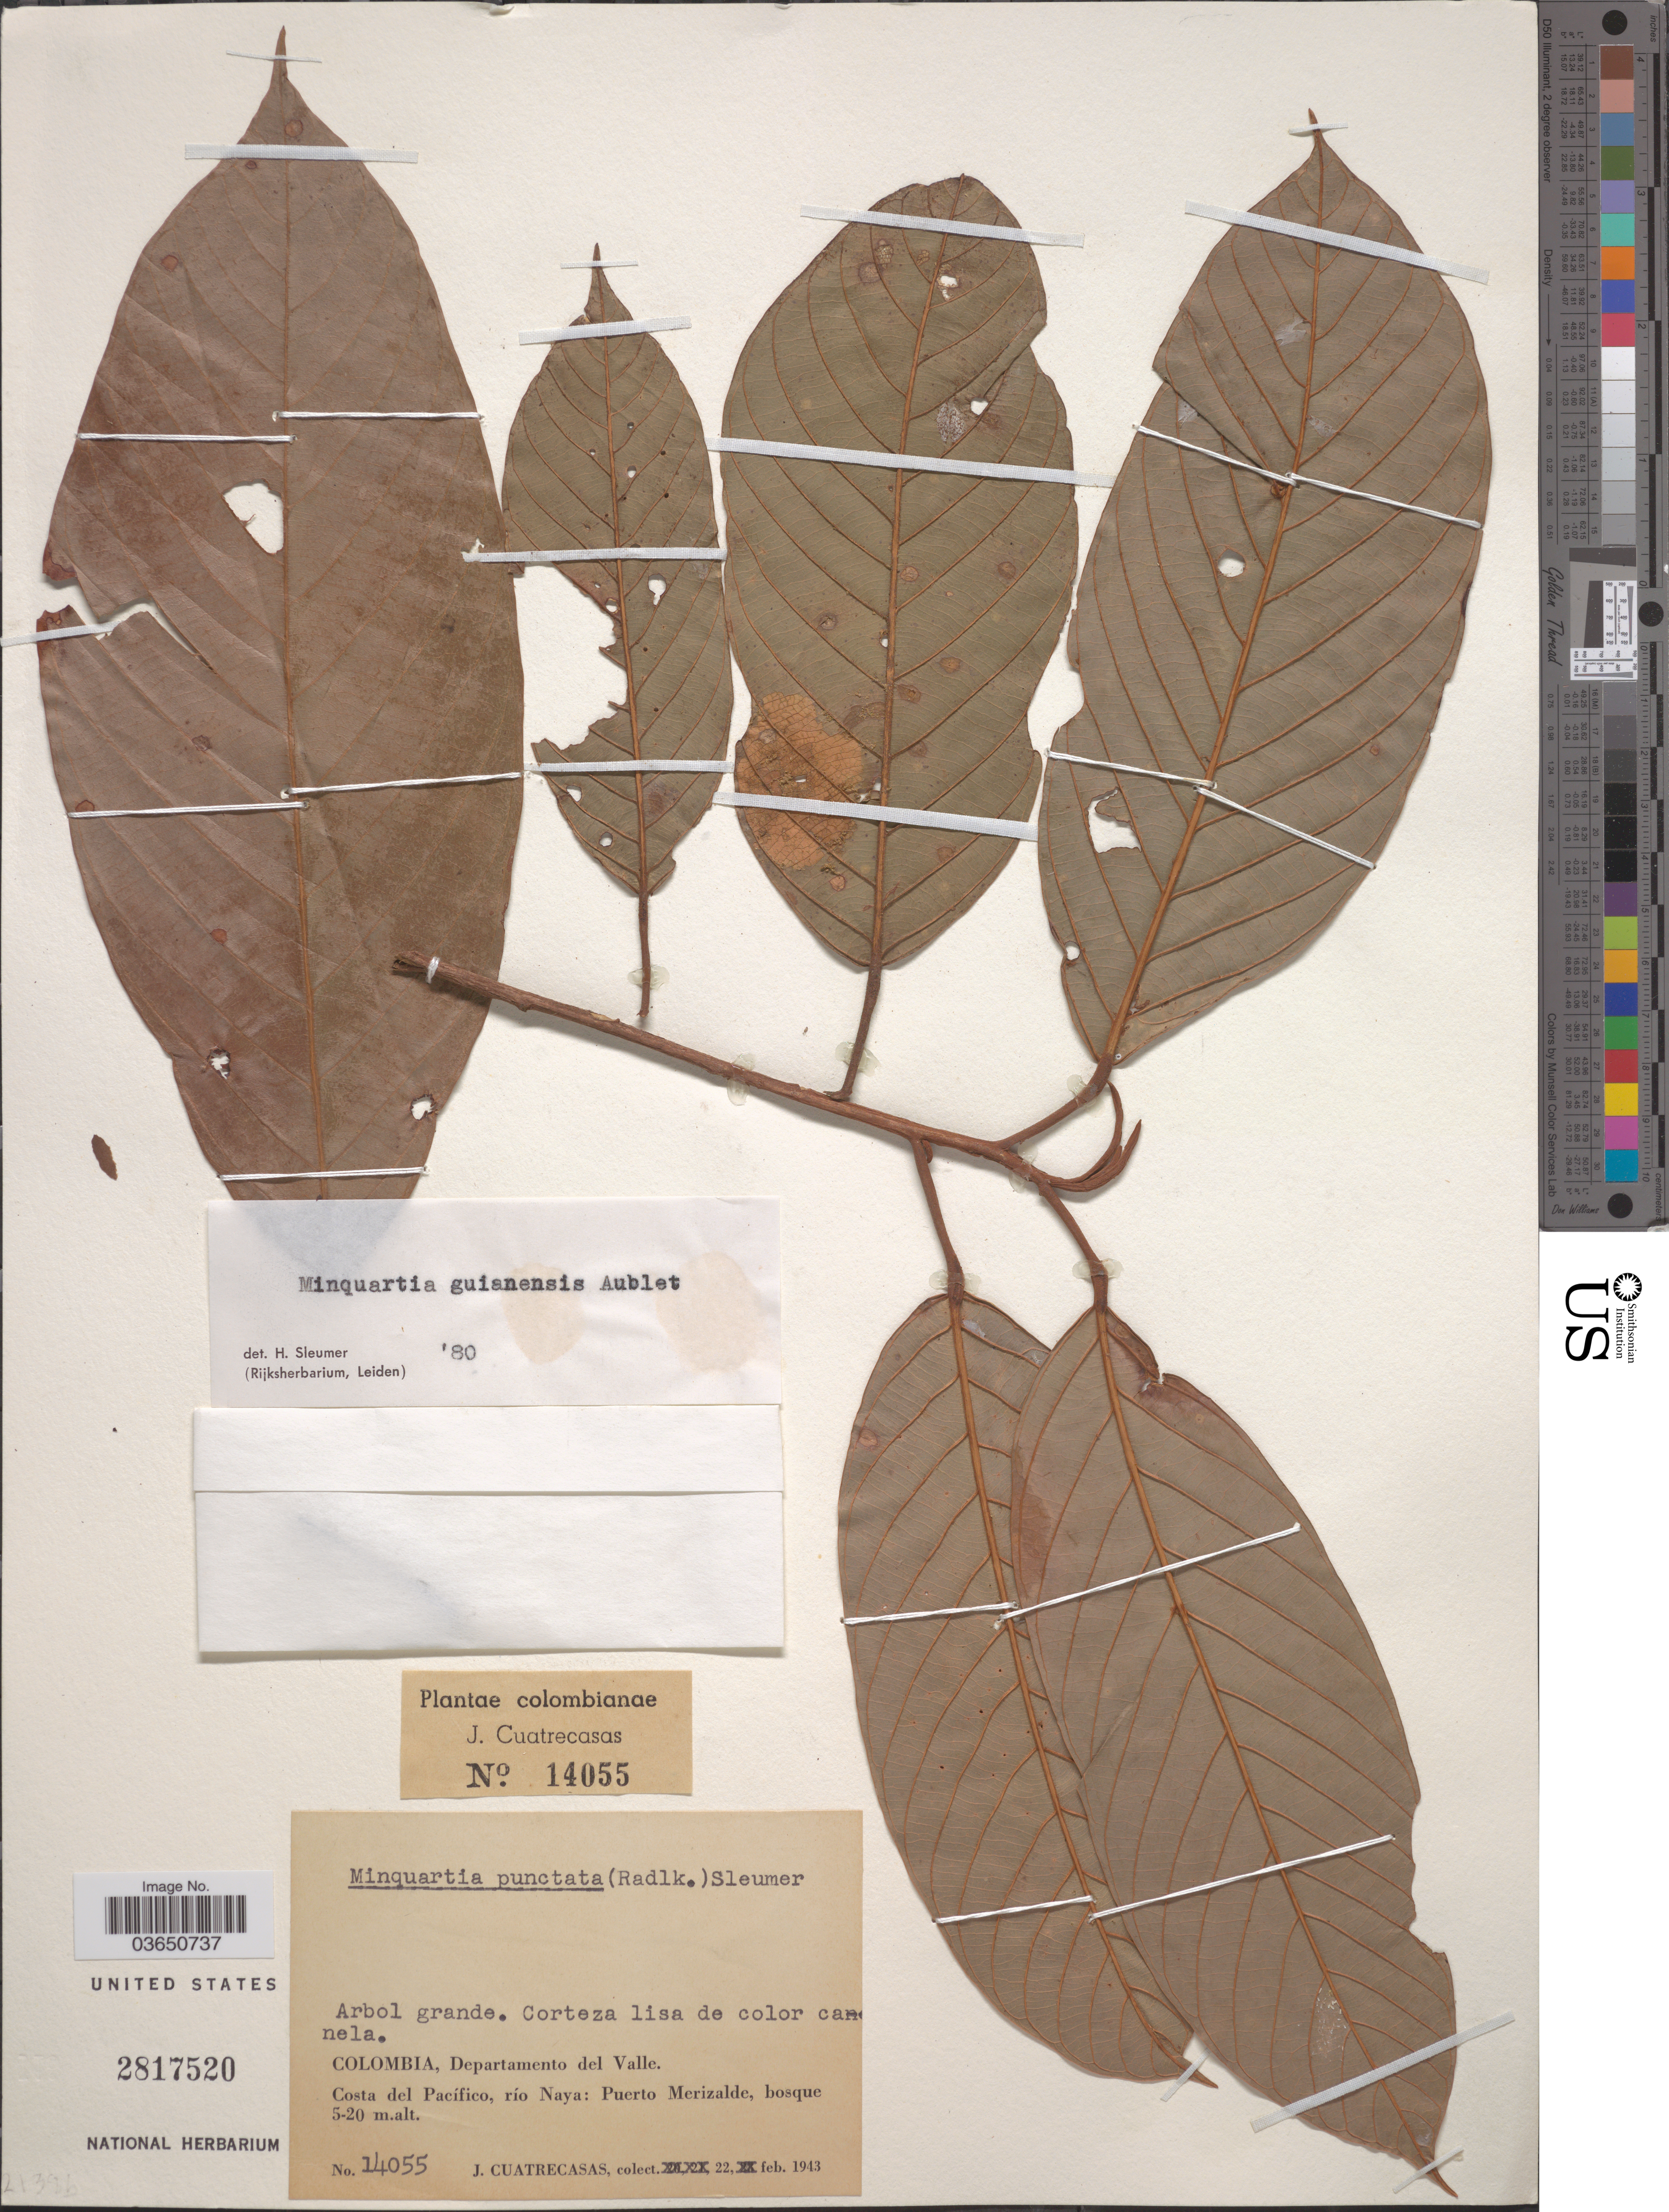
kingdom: Plantae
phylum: Tracheophyta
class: Magnoliopsida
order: Santalales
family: Coulaceae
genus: Minquartia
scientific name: Minquartia guianensis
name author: Aubl.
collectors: J. Cuatrecasas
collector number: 14055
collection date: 1943-02-22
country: Colombia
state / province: Valle del Cauca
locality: Departamento del Valle. Costa del Pacífico, río Naya: Puerto Merizalde.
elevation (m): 5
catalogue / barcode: US 2817520